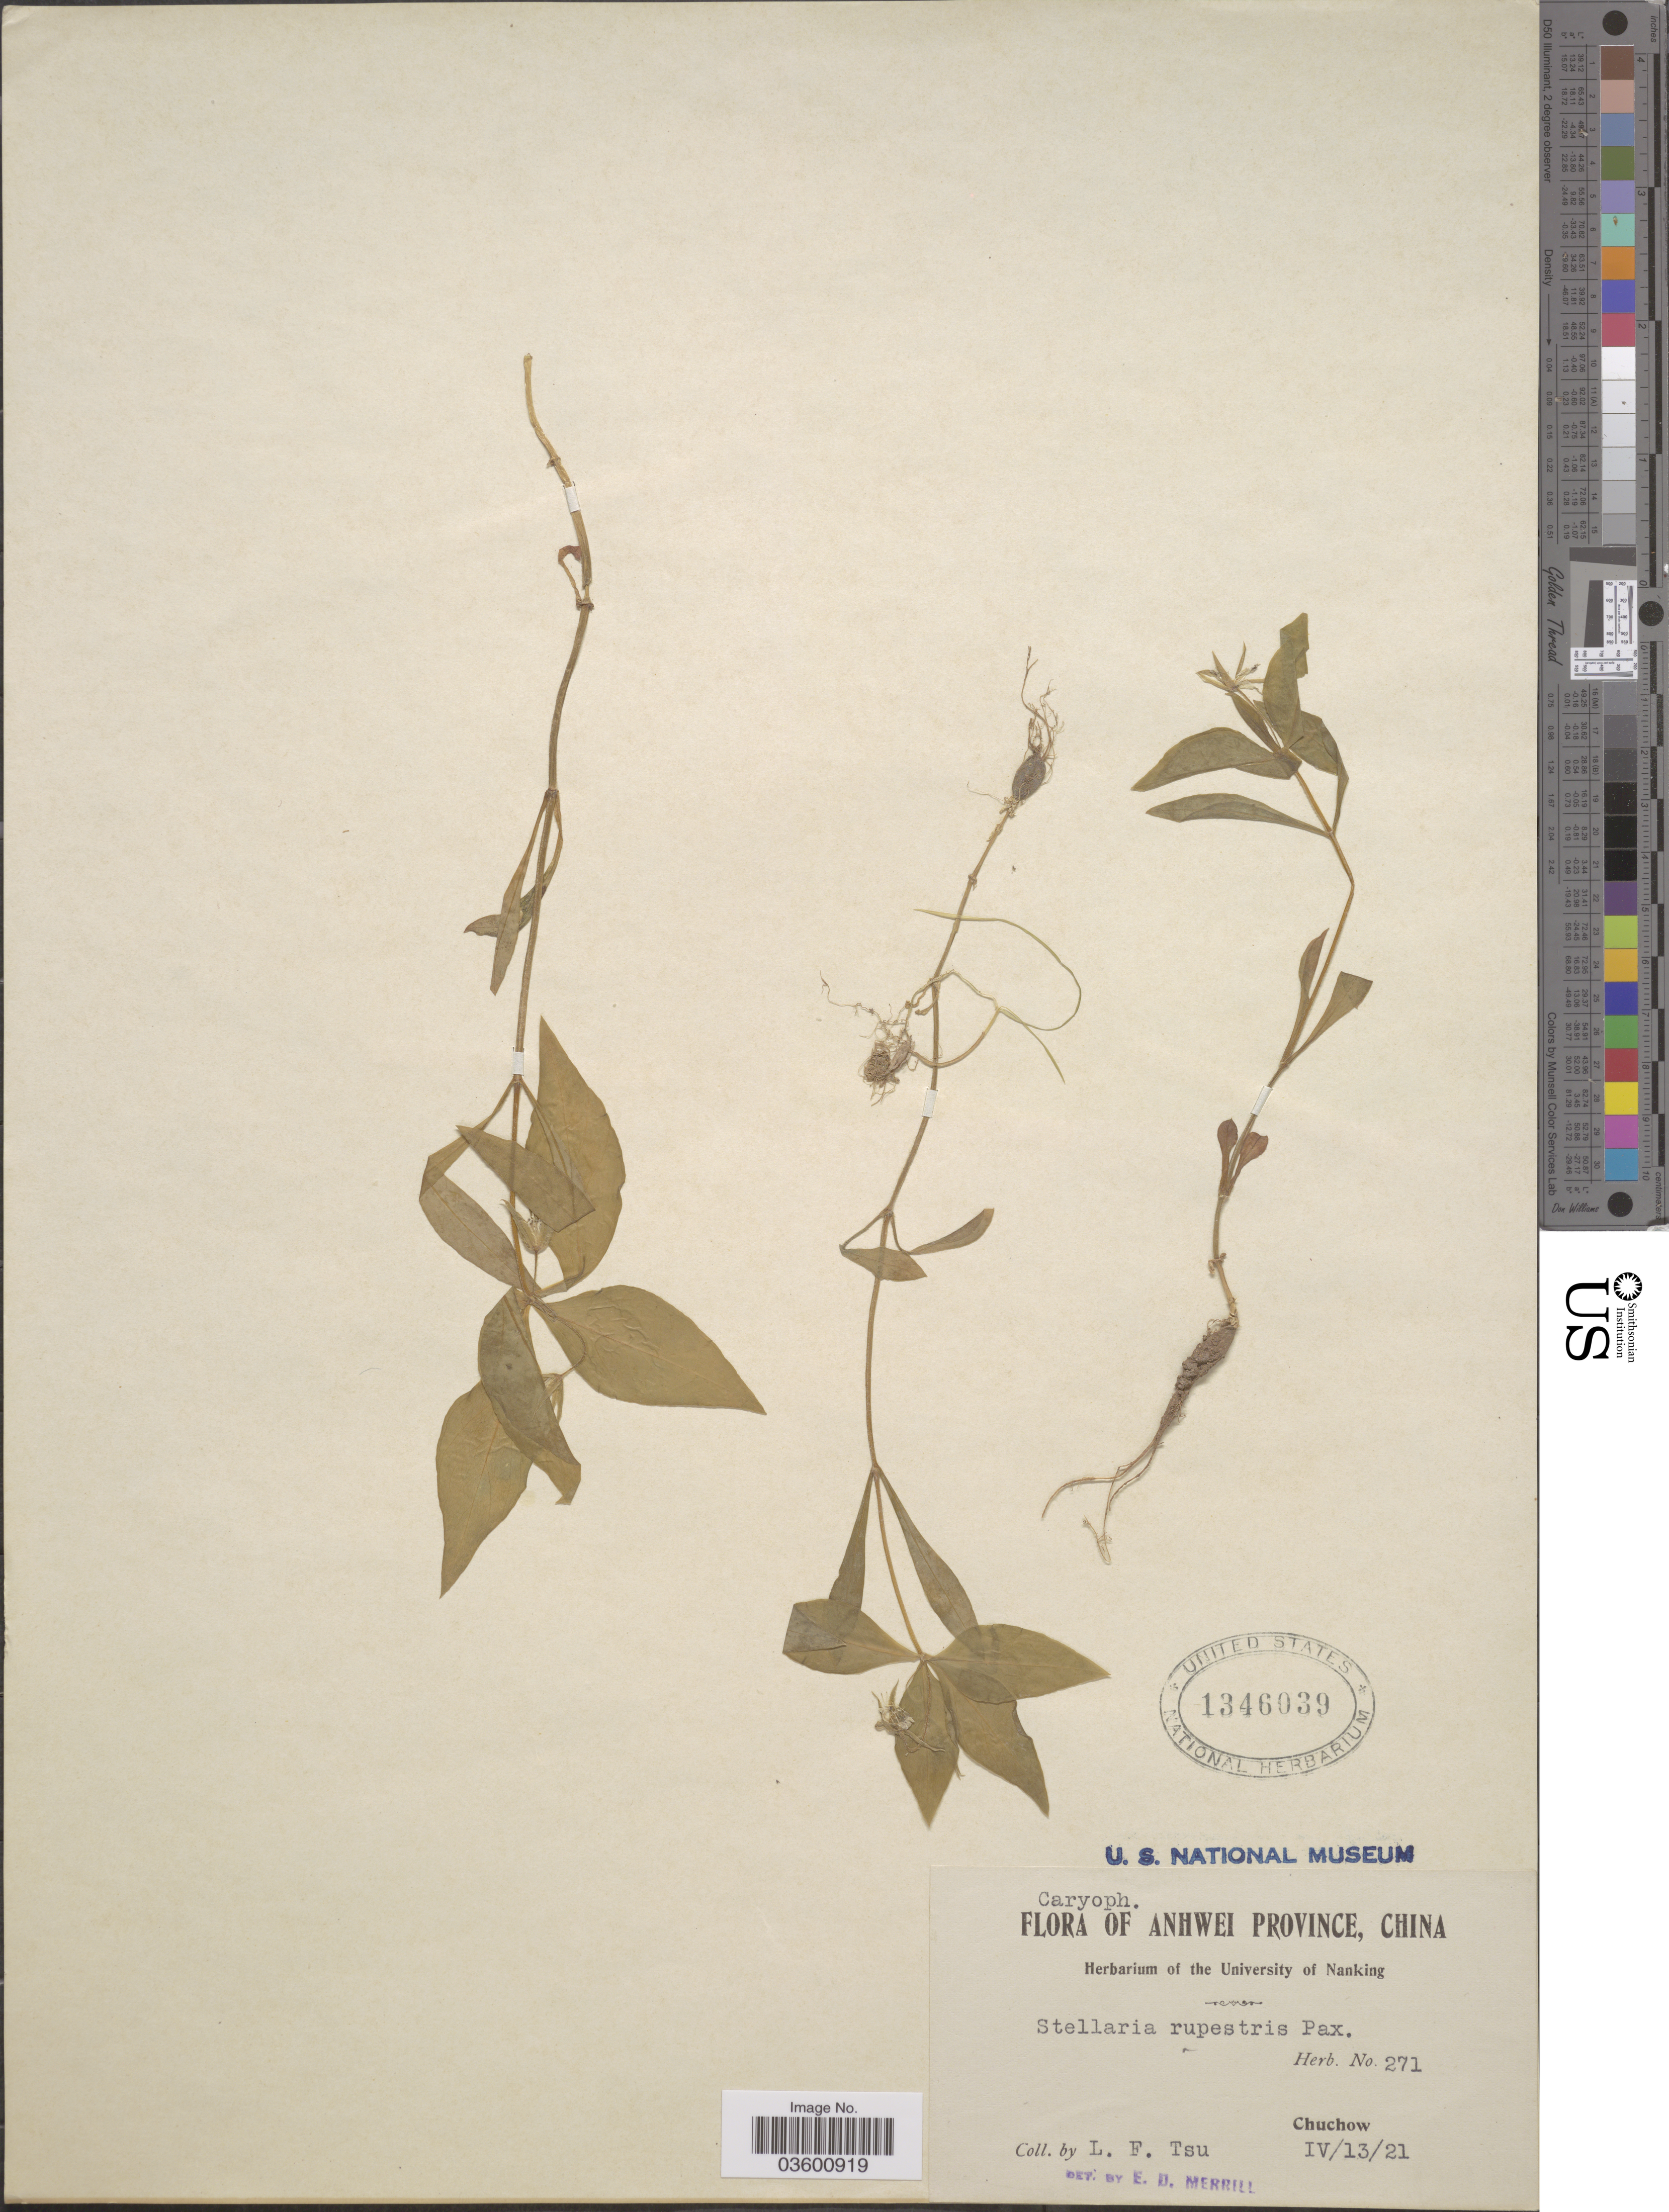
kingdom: Plantae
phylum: Tracheophyta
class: Magnoliopsida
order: Caryophyllales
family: Caryophyllaceae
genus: Pseudostellaria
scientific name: Pseudostellaria rupestris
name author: (Turcz.) Pax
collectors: L. Tsu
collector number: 271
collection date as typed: Transcribed d/m/y: 13/4/21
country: China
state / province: Anhui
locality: Anhwei Province. Chuchow.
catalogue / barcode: US 1346039